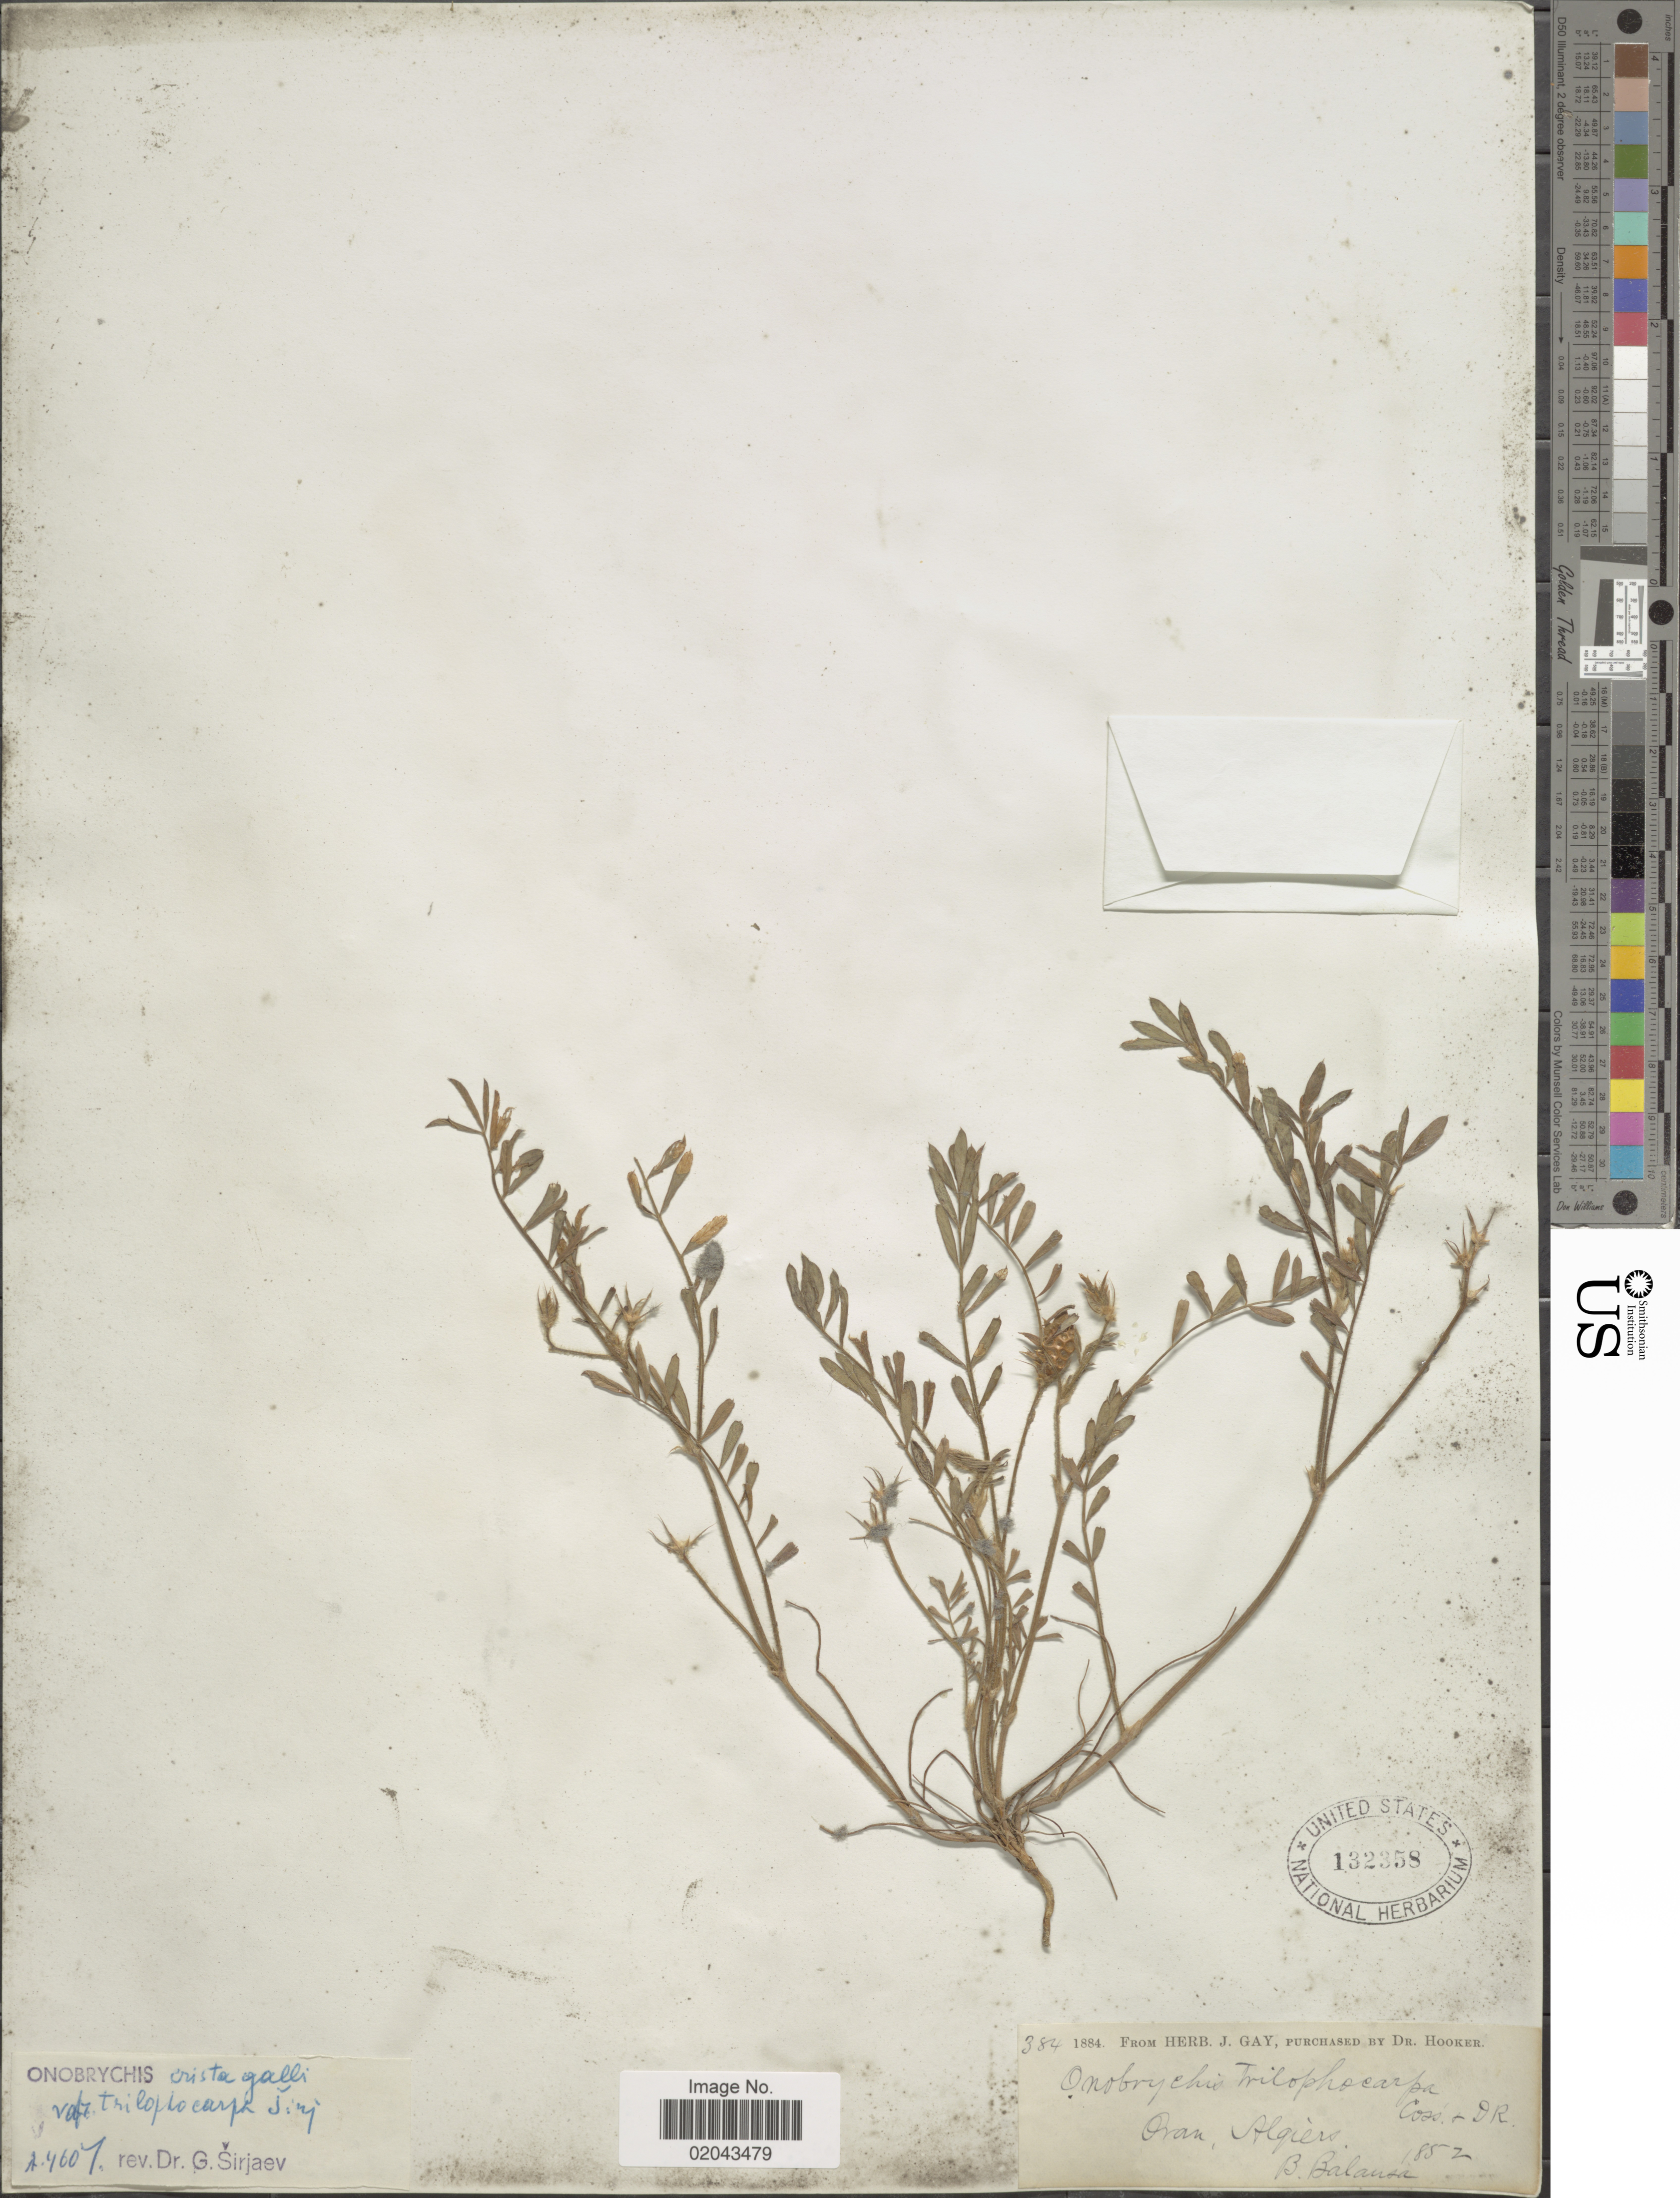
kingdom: Plantae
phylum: Tracheophyta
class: Magnoliopsida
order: Fabales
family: Fabaceae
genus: Onobrychis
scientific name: Onobrychis crista-galli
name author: (L.) Lam.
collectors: B. Balansa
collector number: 384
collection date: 1884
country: Algeria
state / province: Oran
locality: Oran, Algiers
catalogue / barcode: US 132358